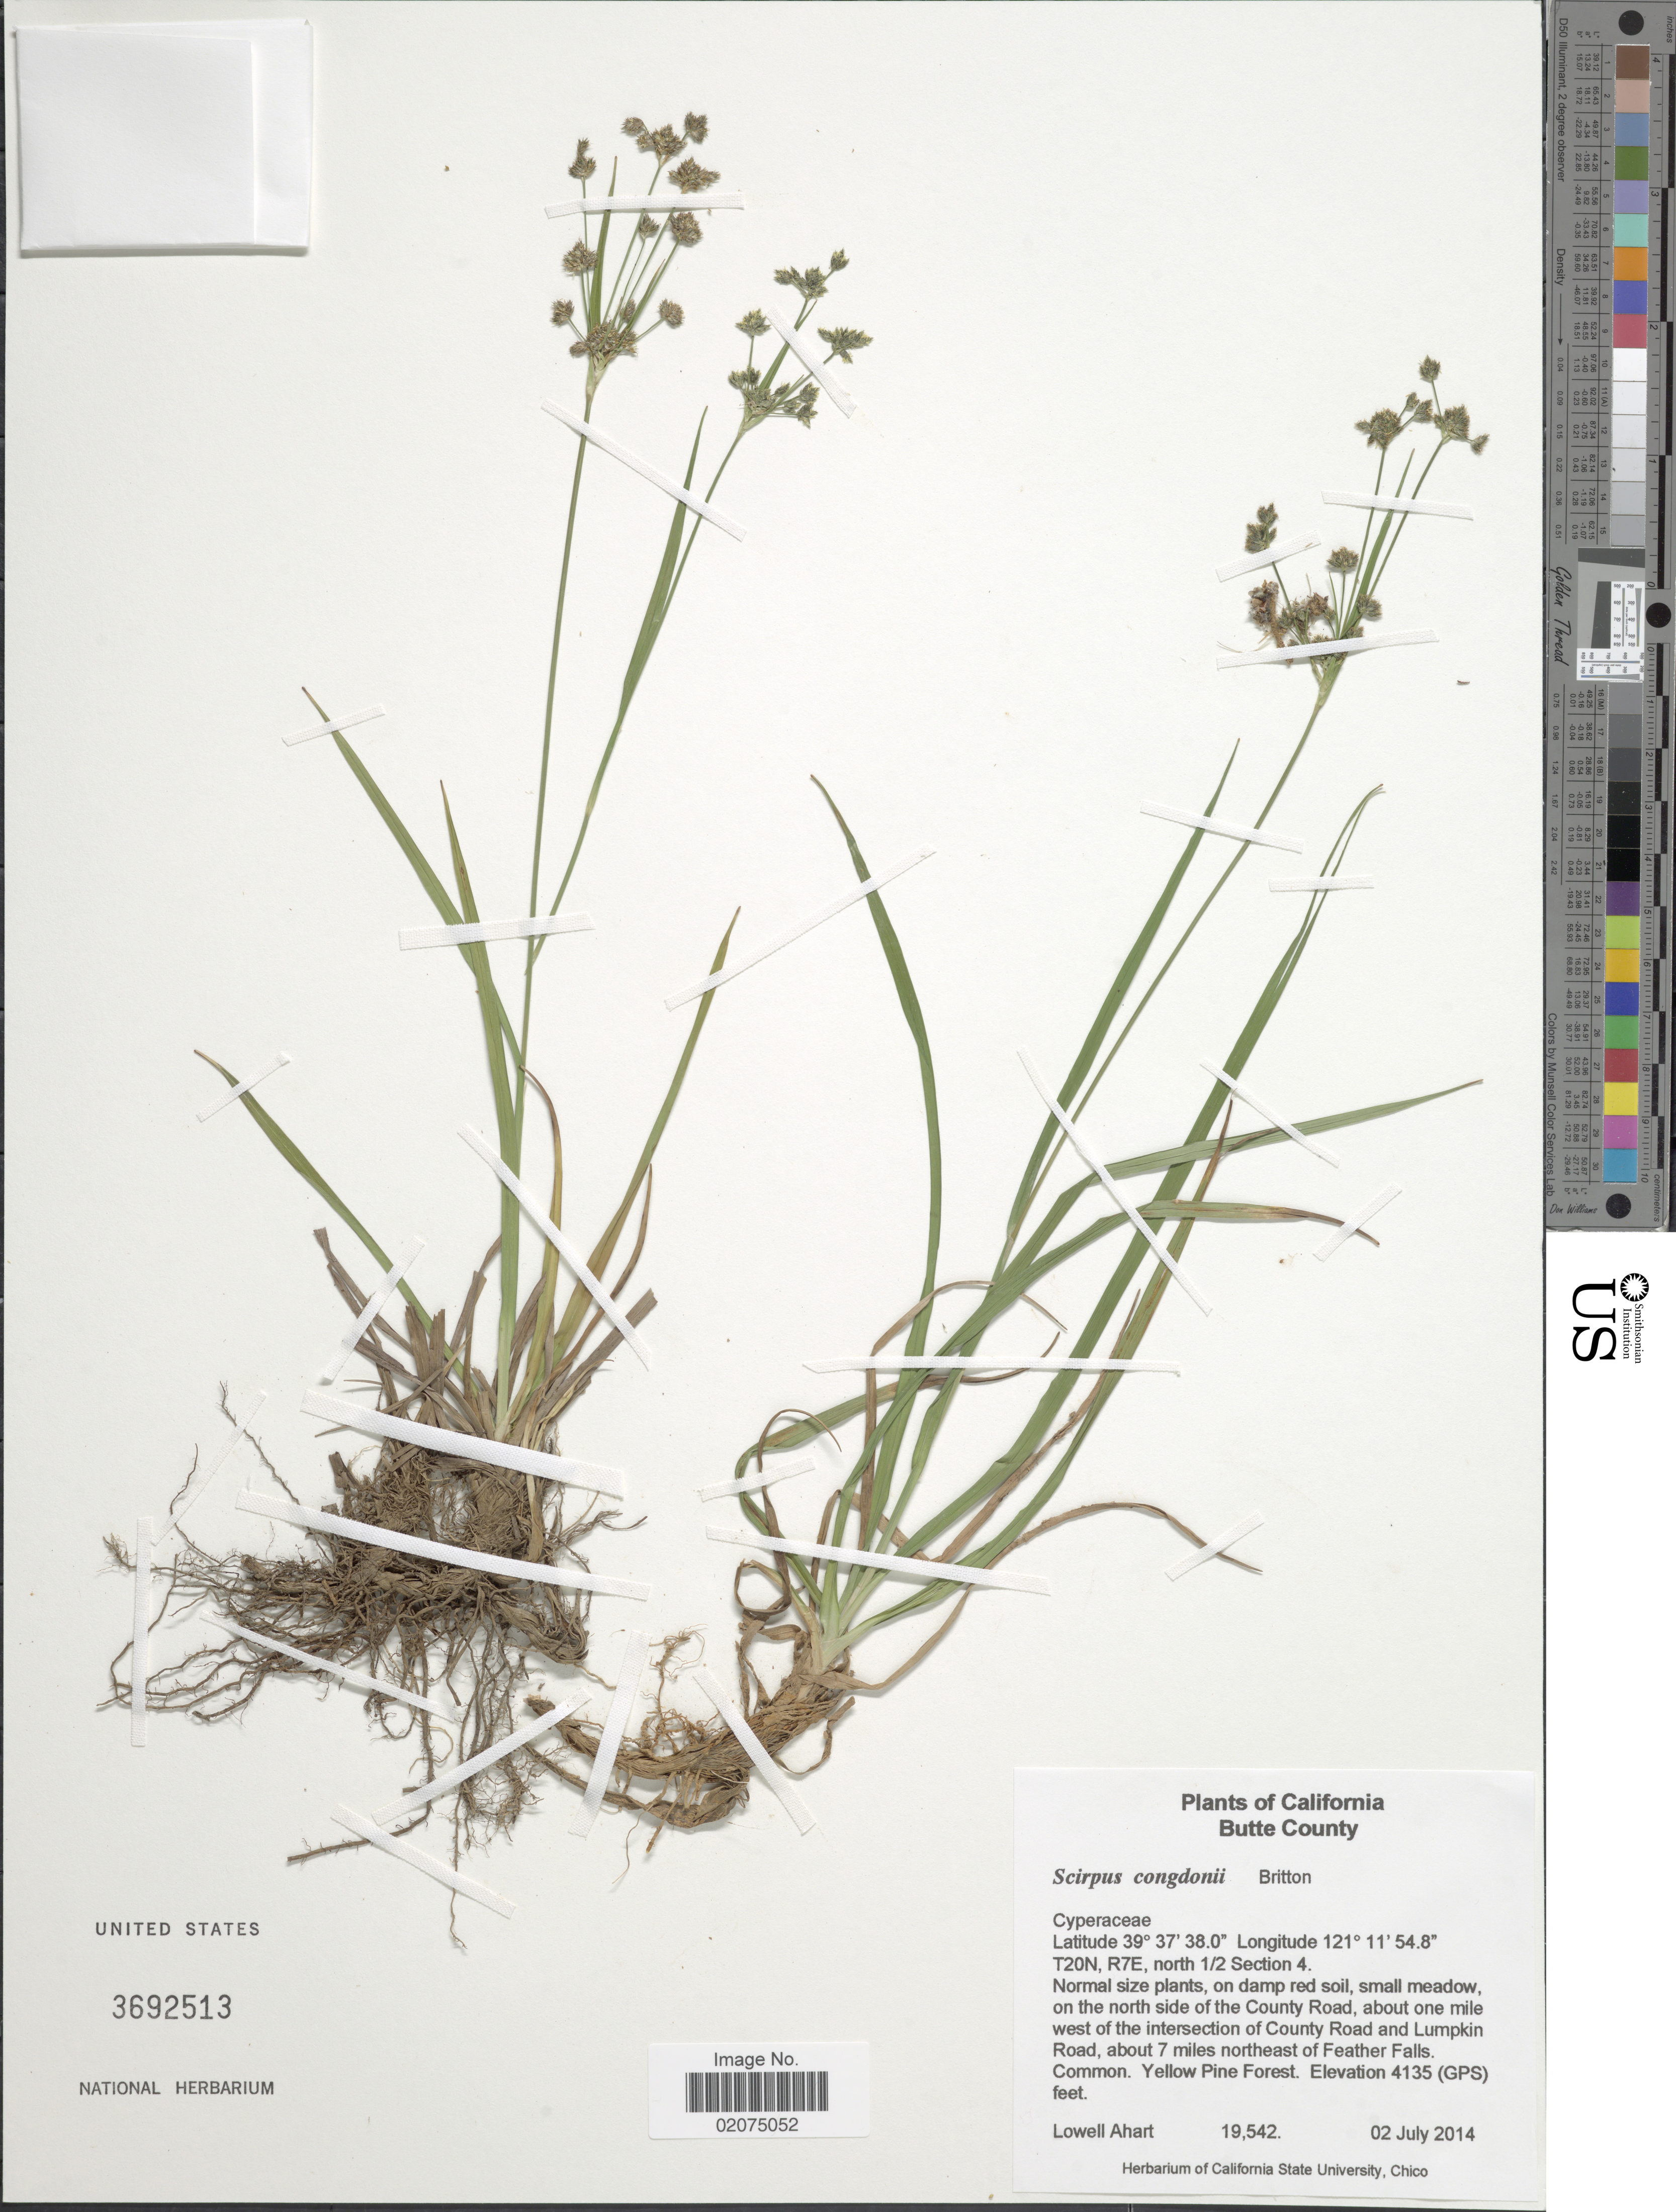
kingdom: Plantae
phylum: Tracheophyta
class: Liliopsida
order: Poales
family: Cyperaceae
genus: Scirpus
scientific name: Scirpus congdonii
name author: Britton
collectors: L. Ahart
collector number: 19542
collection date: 2014-07-02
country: United States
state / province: California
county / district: Butte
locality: Butte County, T20N, R7E, north ½ Section 4, on the north side of the County Road, about one mile west of the intersection of County Road and Lumpkin Road, about 7 miles northeast of Feather Falls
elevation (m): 1260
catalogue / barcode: US 3692513